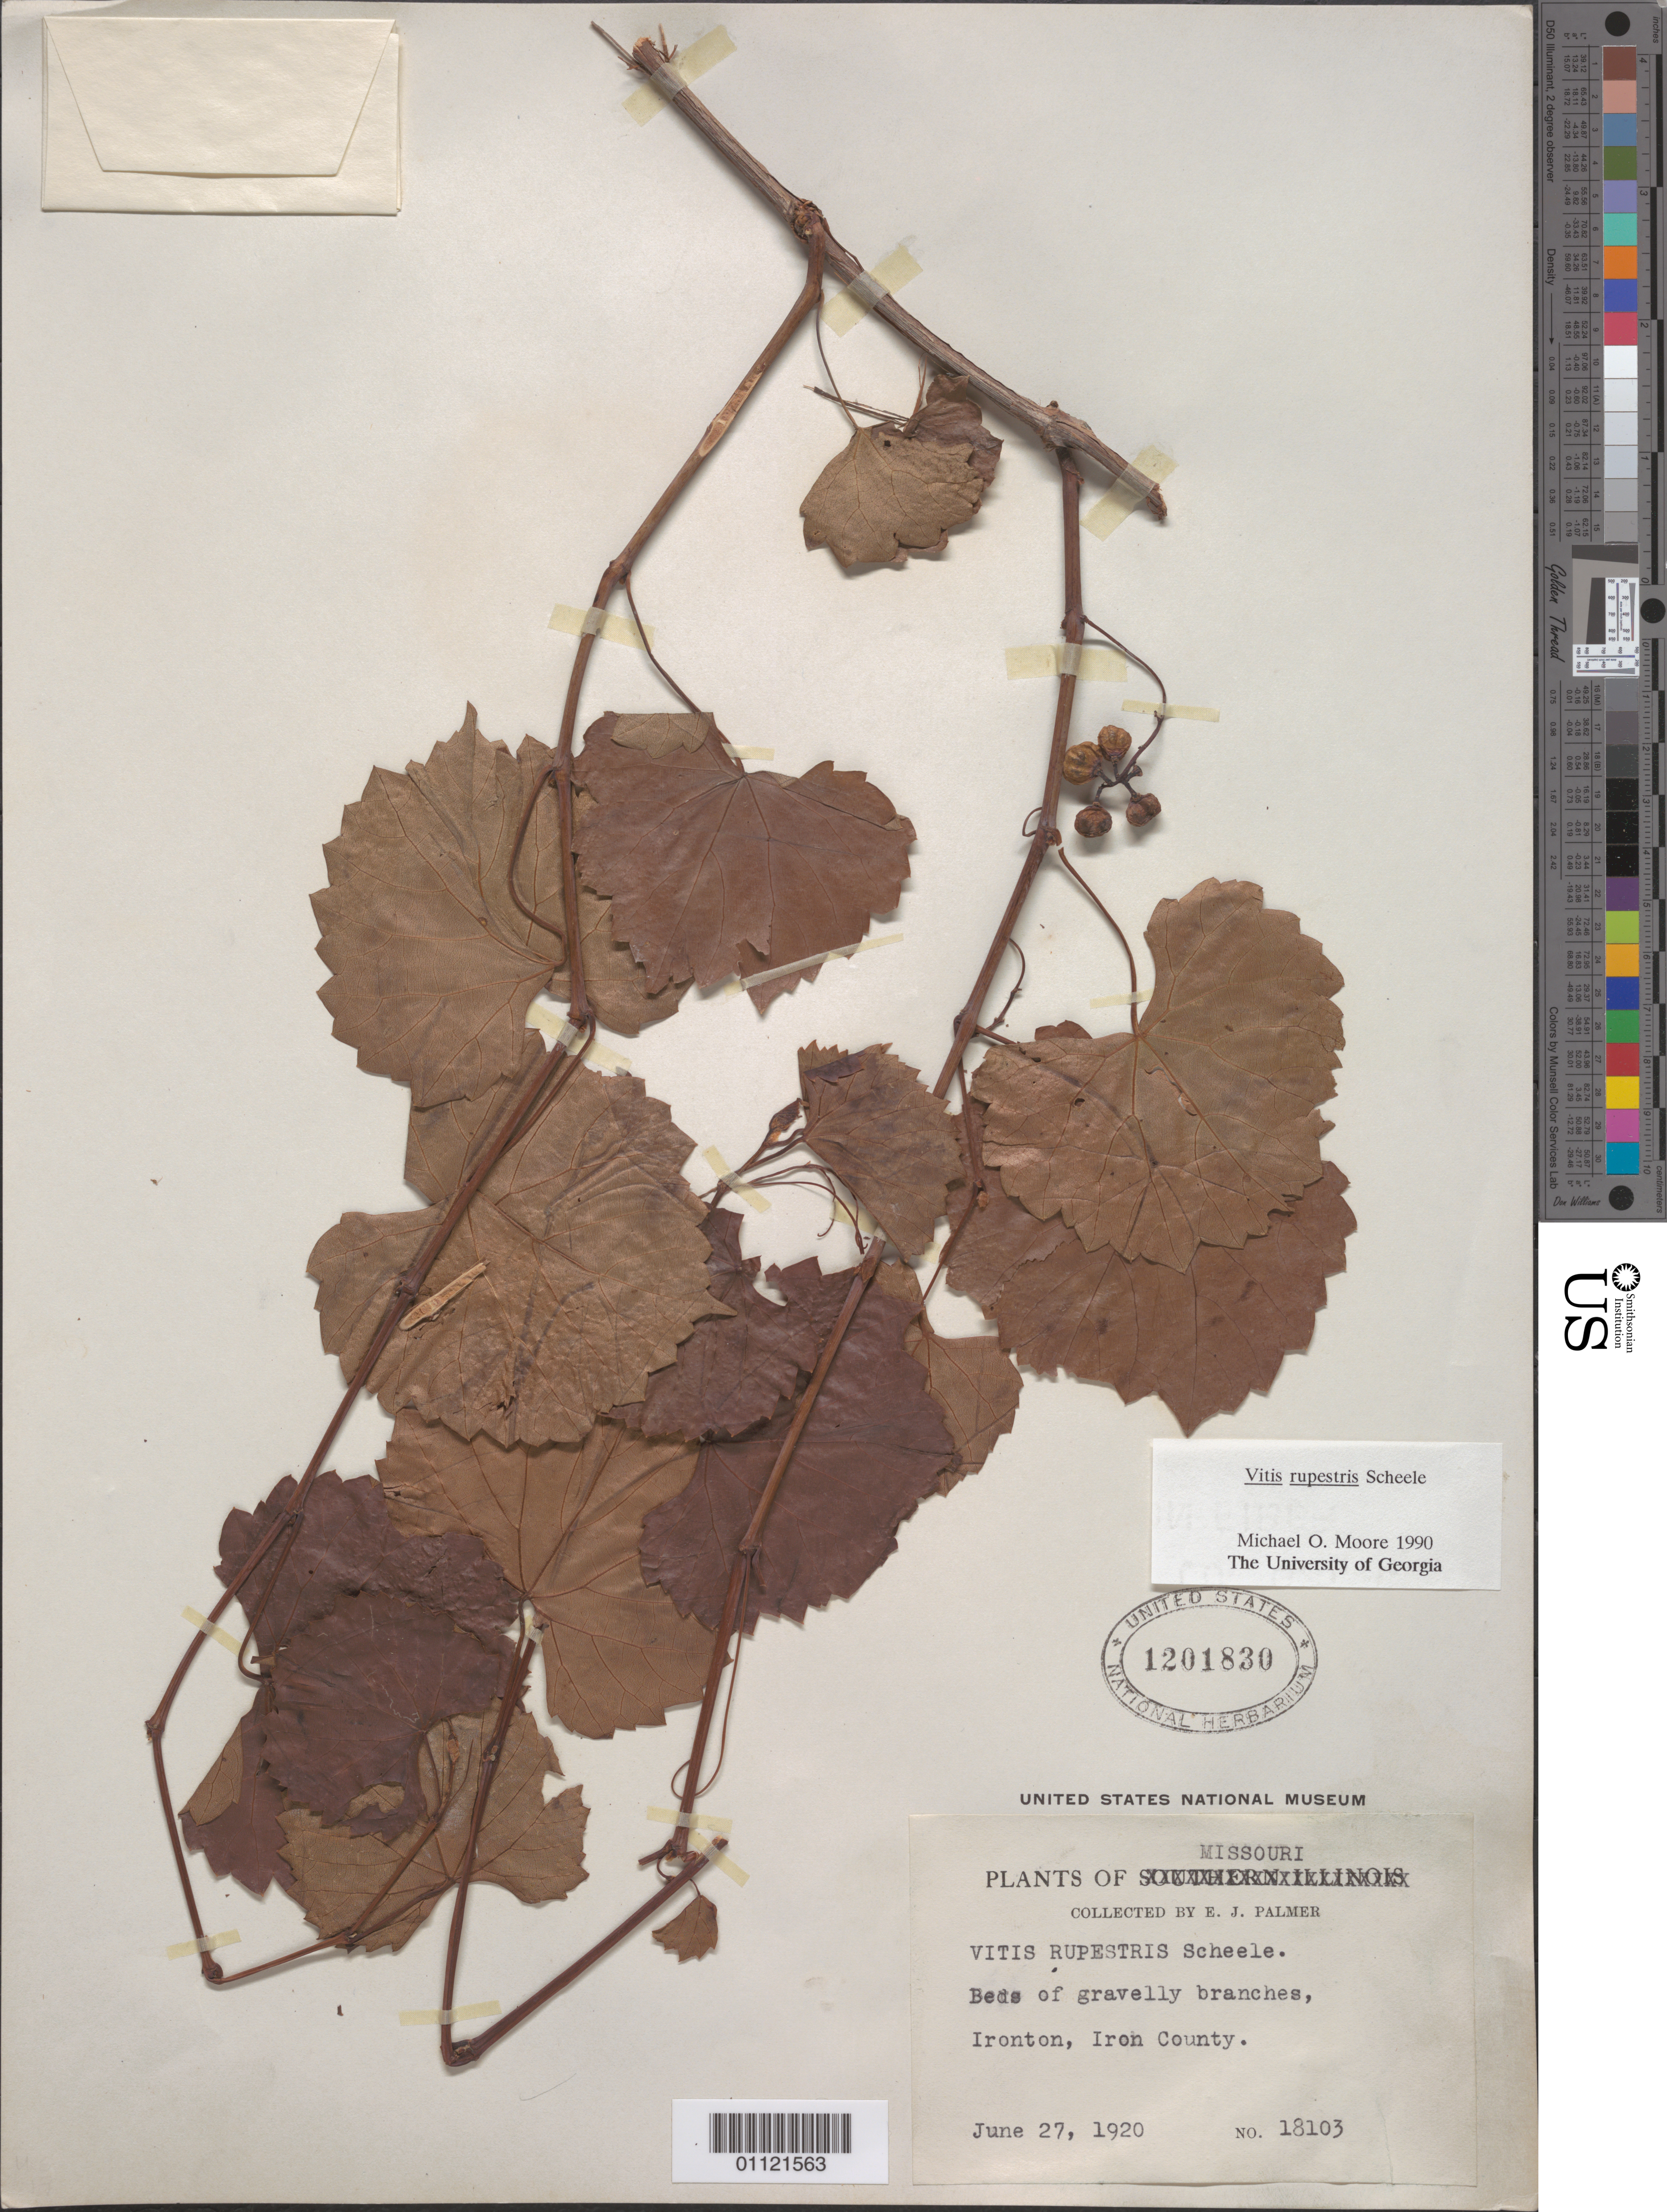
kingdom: Plantae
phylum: Tracheophyta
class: Magnoliopsida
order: Vitales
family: Vitaceae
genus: Vitis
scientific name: Vitis rupestris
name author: Scheele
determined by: Moore, M. O.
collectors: E. J. Palmer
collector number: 18103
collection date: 1920-06-27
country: United States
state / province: Missouri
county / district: Iron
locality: Ironton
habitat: beds of gravelly branches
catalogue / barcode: US 1201830